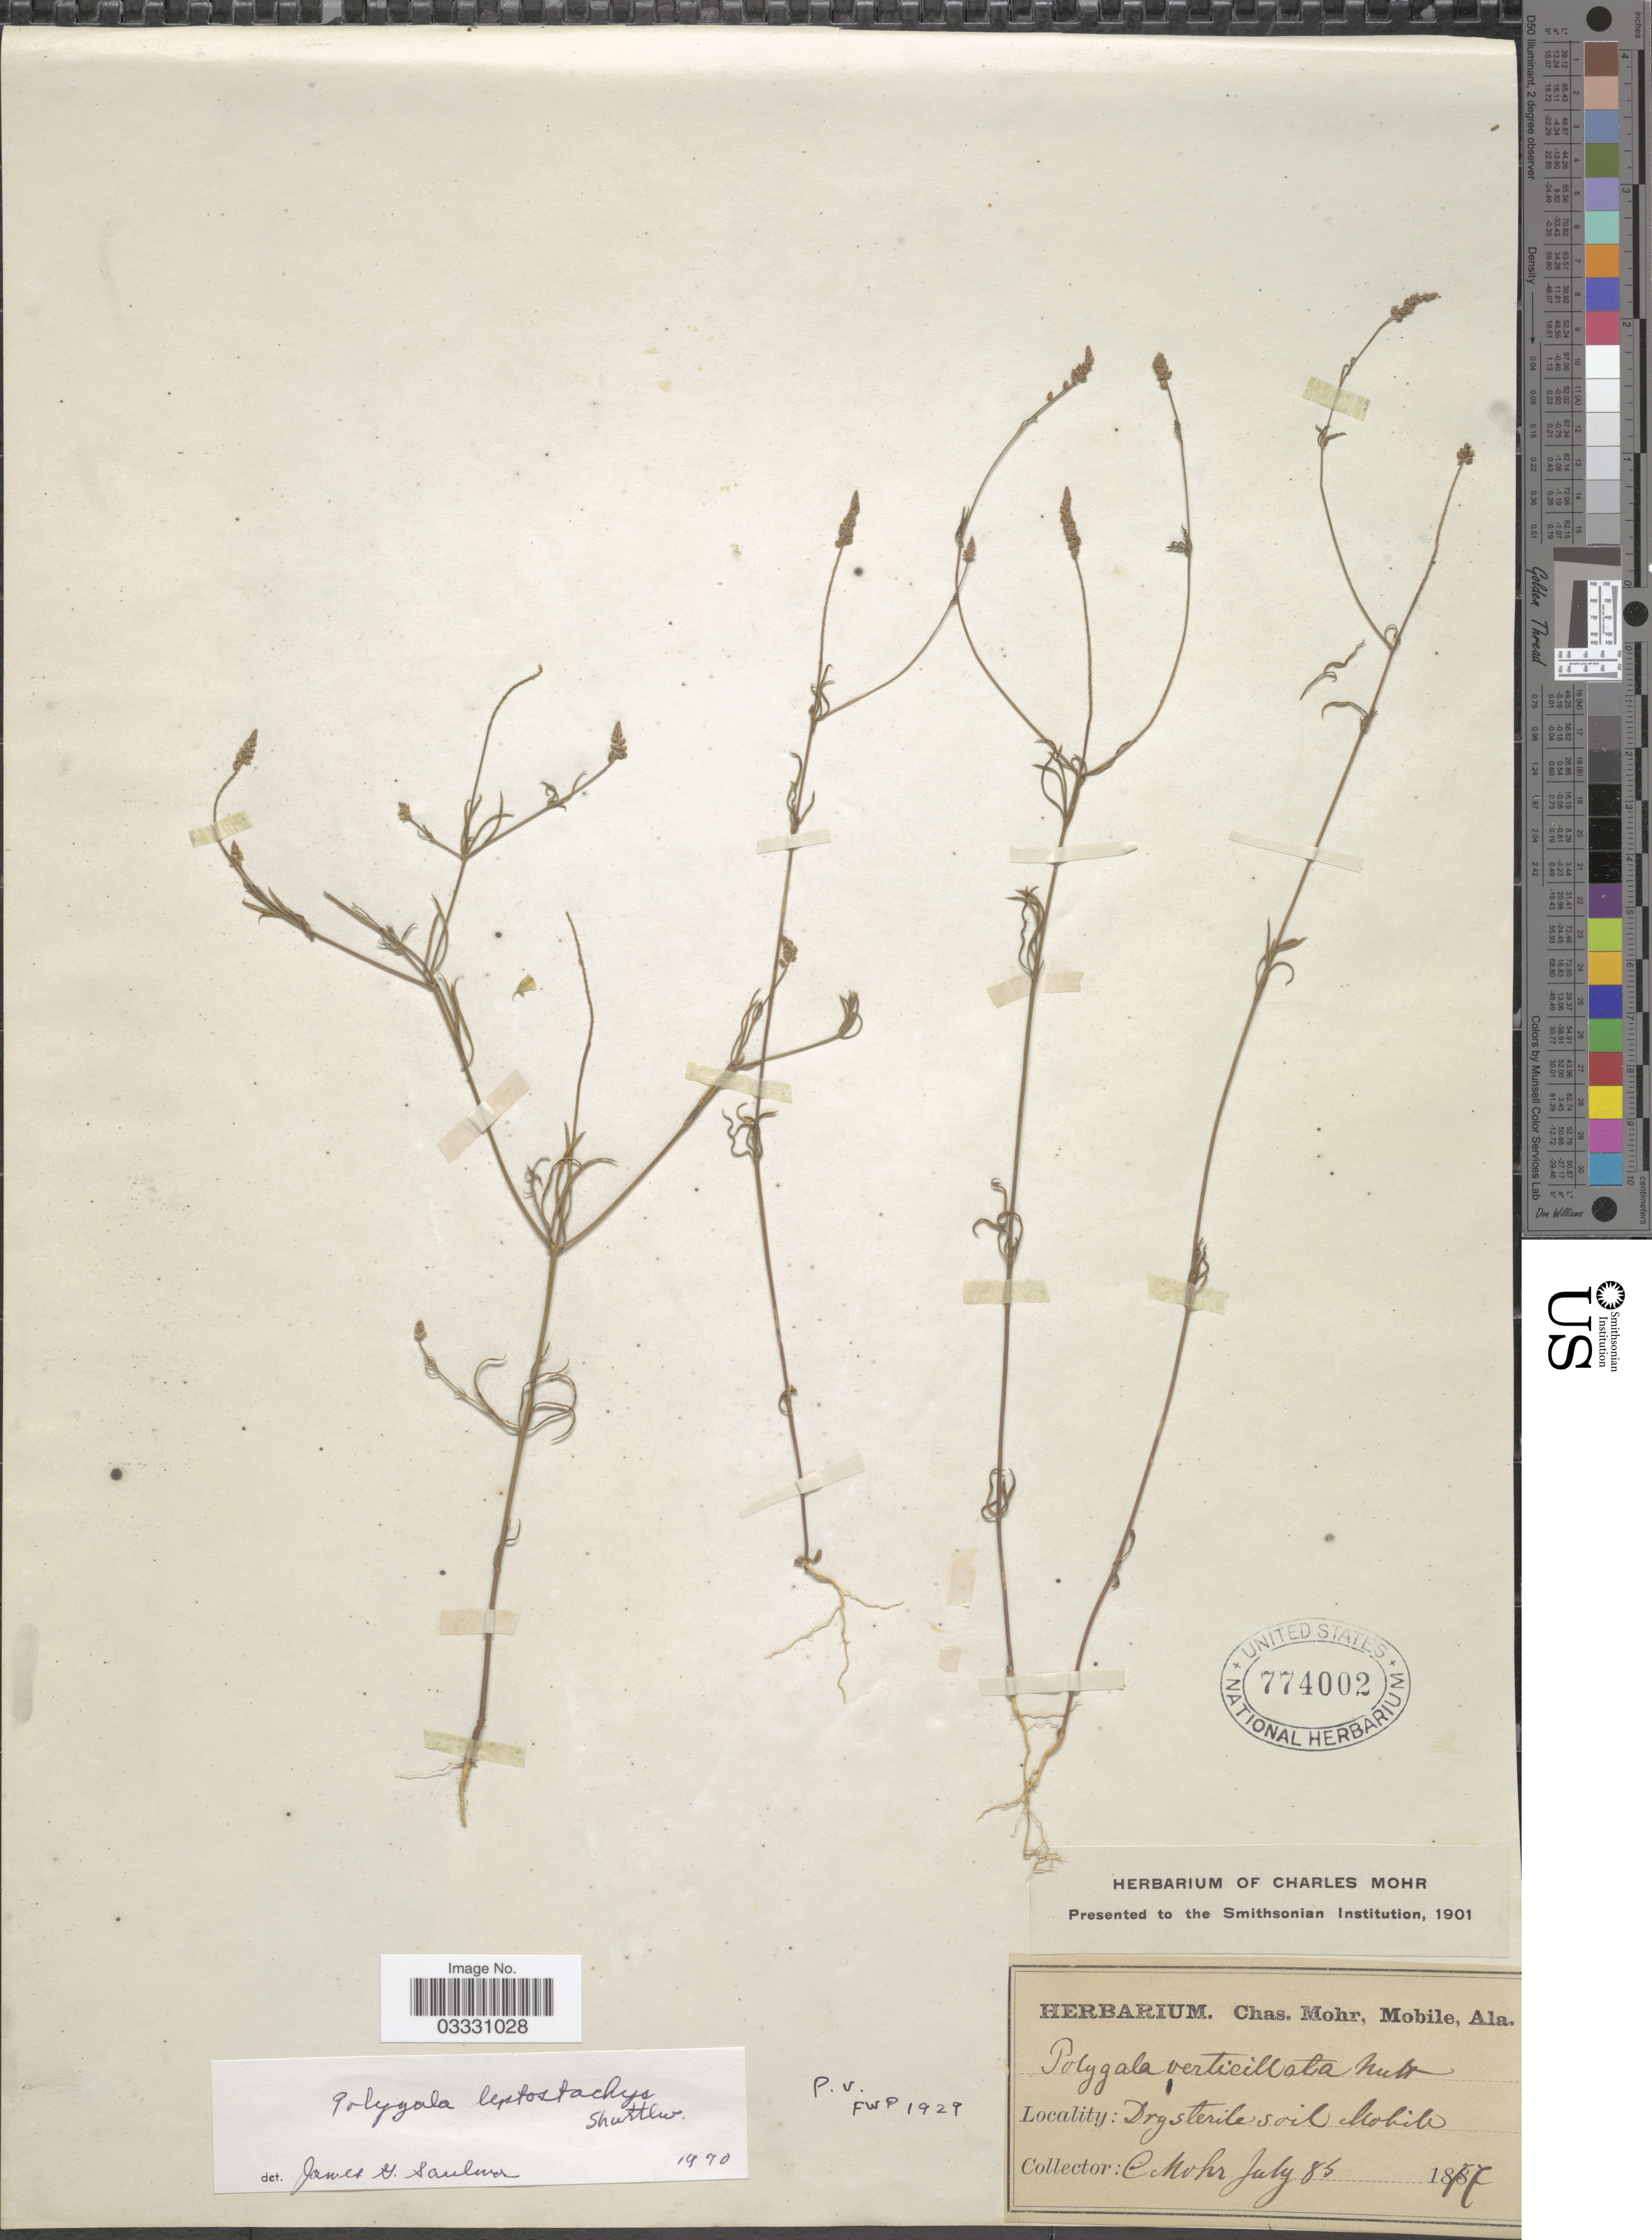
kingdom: Plantae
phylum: Tracheophyta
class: Magnoliopsida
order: Fabales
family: Polygalaceae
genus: Polygala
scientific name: Polygala leptostachys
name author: Shuttlew. ex A. Gray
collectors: C. T. Mohr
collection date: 1877-07-08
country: United States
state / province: Alabama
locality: Mobile.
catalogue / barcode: US 774002